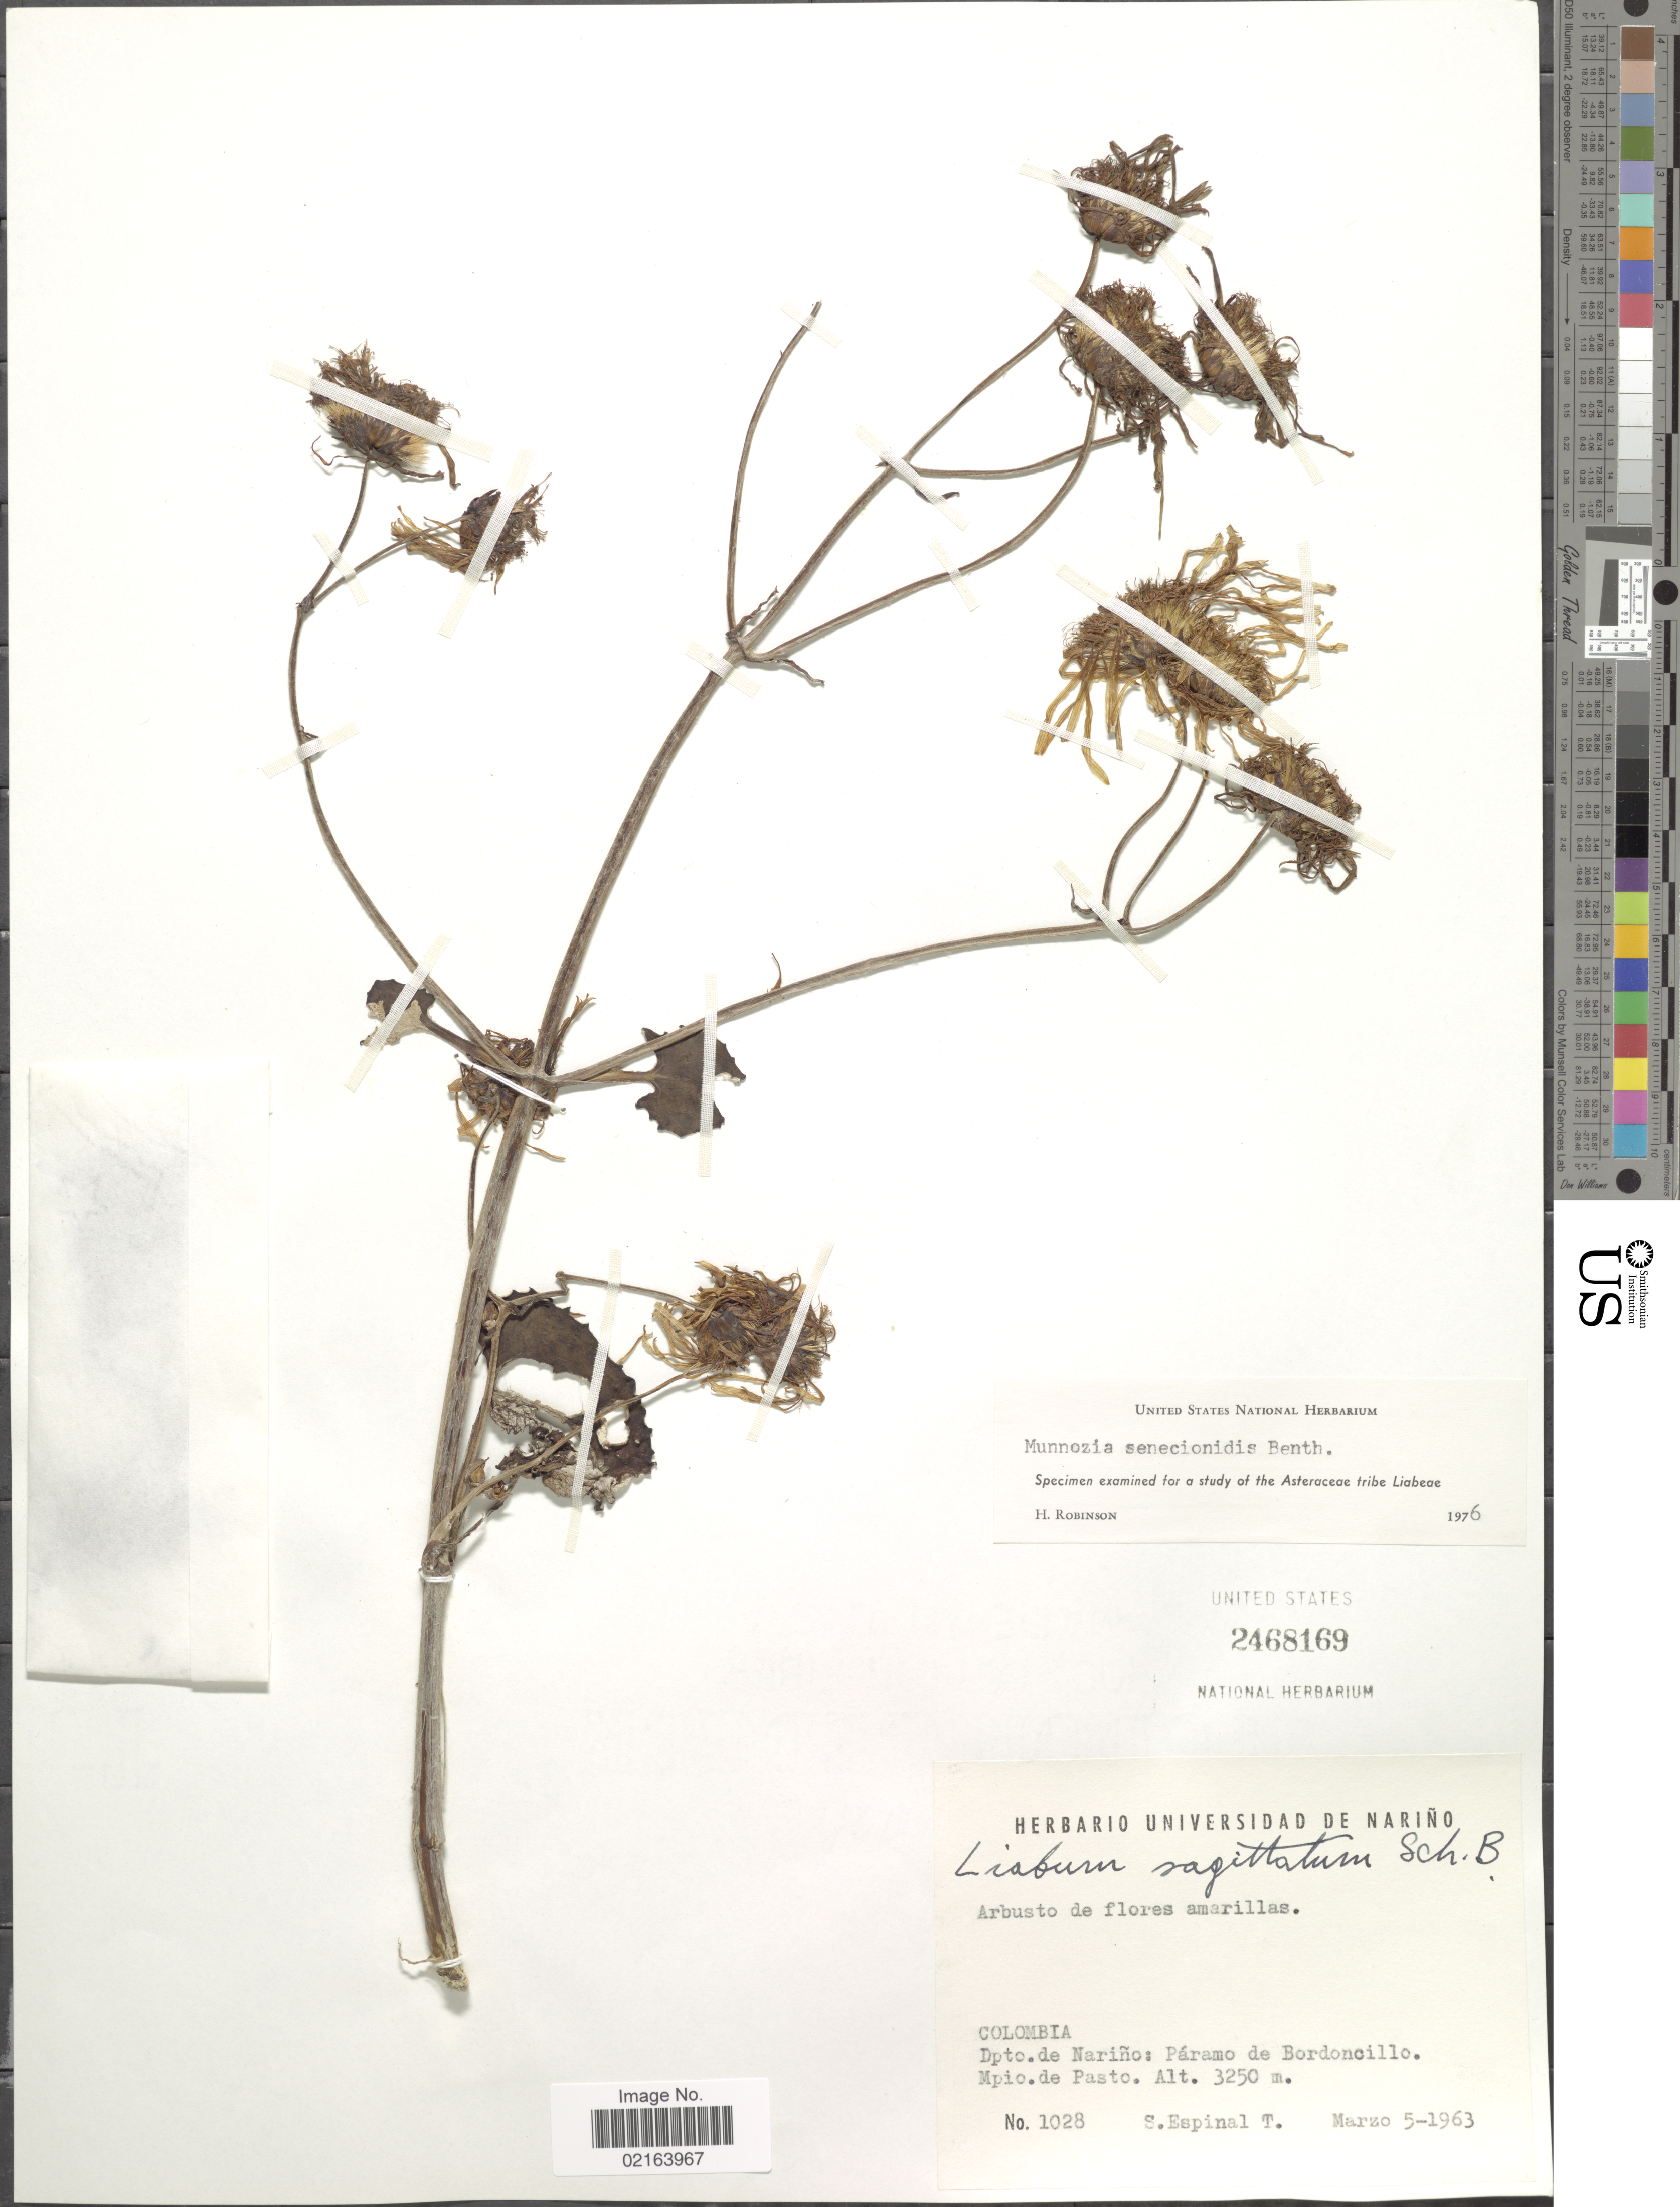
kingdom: Plantae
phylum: Tracheophyta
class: Magnoliopsida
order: Asterales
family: Asteraceae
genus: Munnozia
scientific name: Munnozia senecionidis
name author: Benth.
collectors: S. T. Espinal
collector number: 1028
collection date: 1963-03-05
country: Colombia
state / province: Nariño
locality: Dpto. de Narino: Paramo de Bordoncillo, Mpio. de Pasto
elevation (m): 3250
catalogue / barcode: US 2468169